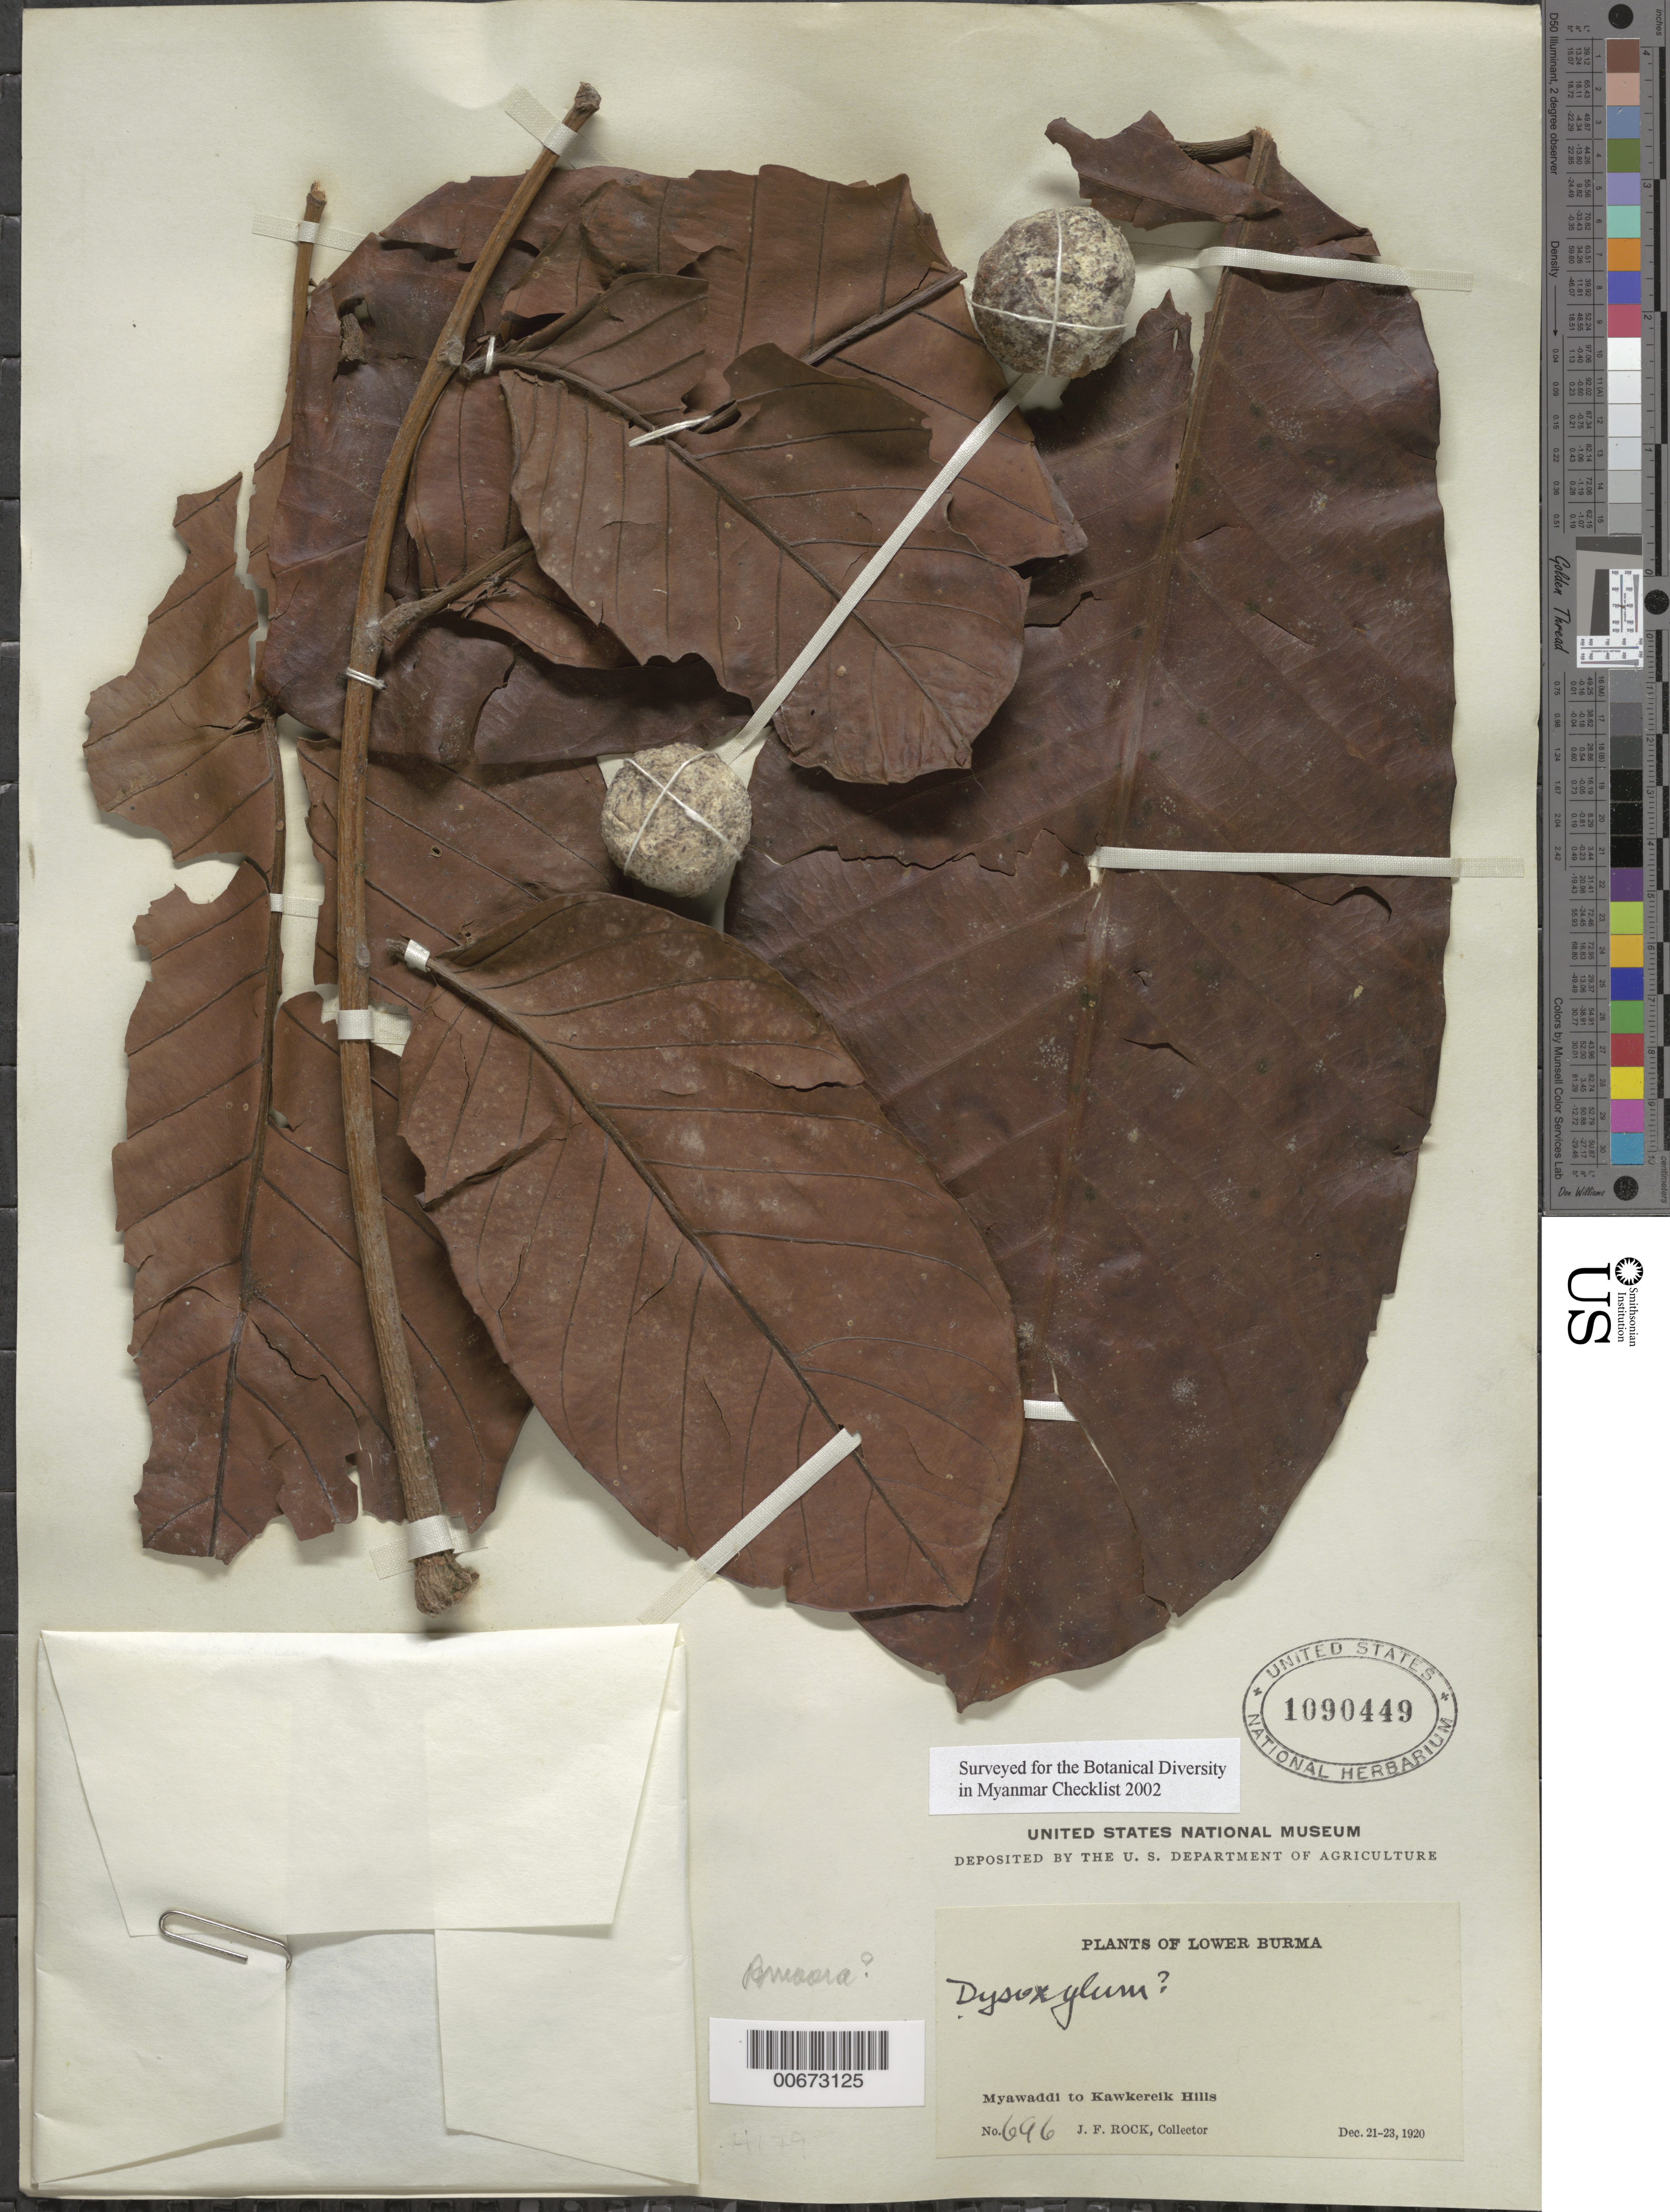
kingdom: Plantae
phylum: Tracheophyta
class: Magnoliopsida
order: Sapindales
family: Meliaceae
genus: Dysoxylum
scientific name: Dysoxylum sp.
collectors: J. F. Rock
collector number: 696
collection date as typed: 21 Dec 1920 to 23 Dec 1920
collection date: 1920-12-21/1920-12-23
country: Myanmar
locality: Lower Burma, Myawaddi to Kawkereik Hills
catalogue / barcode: US 1090449